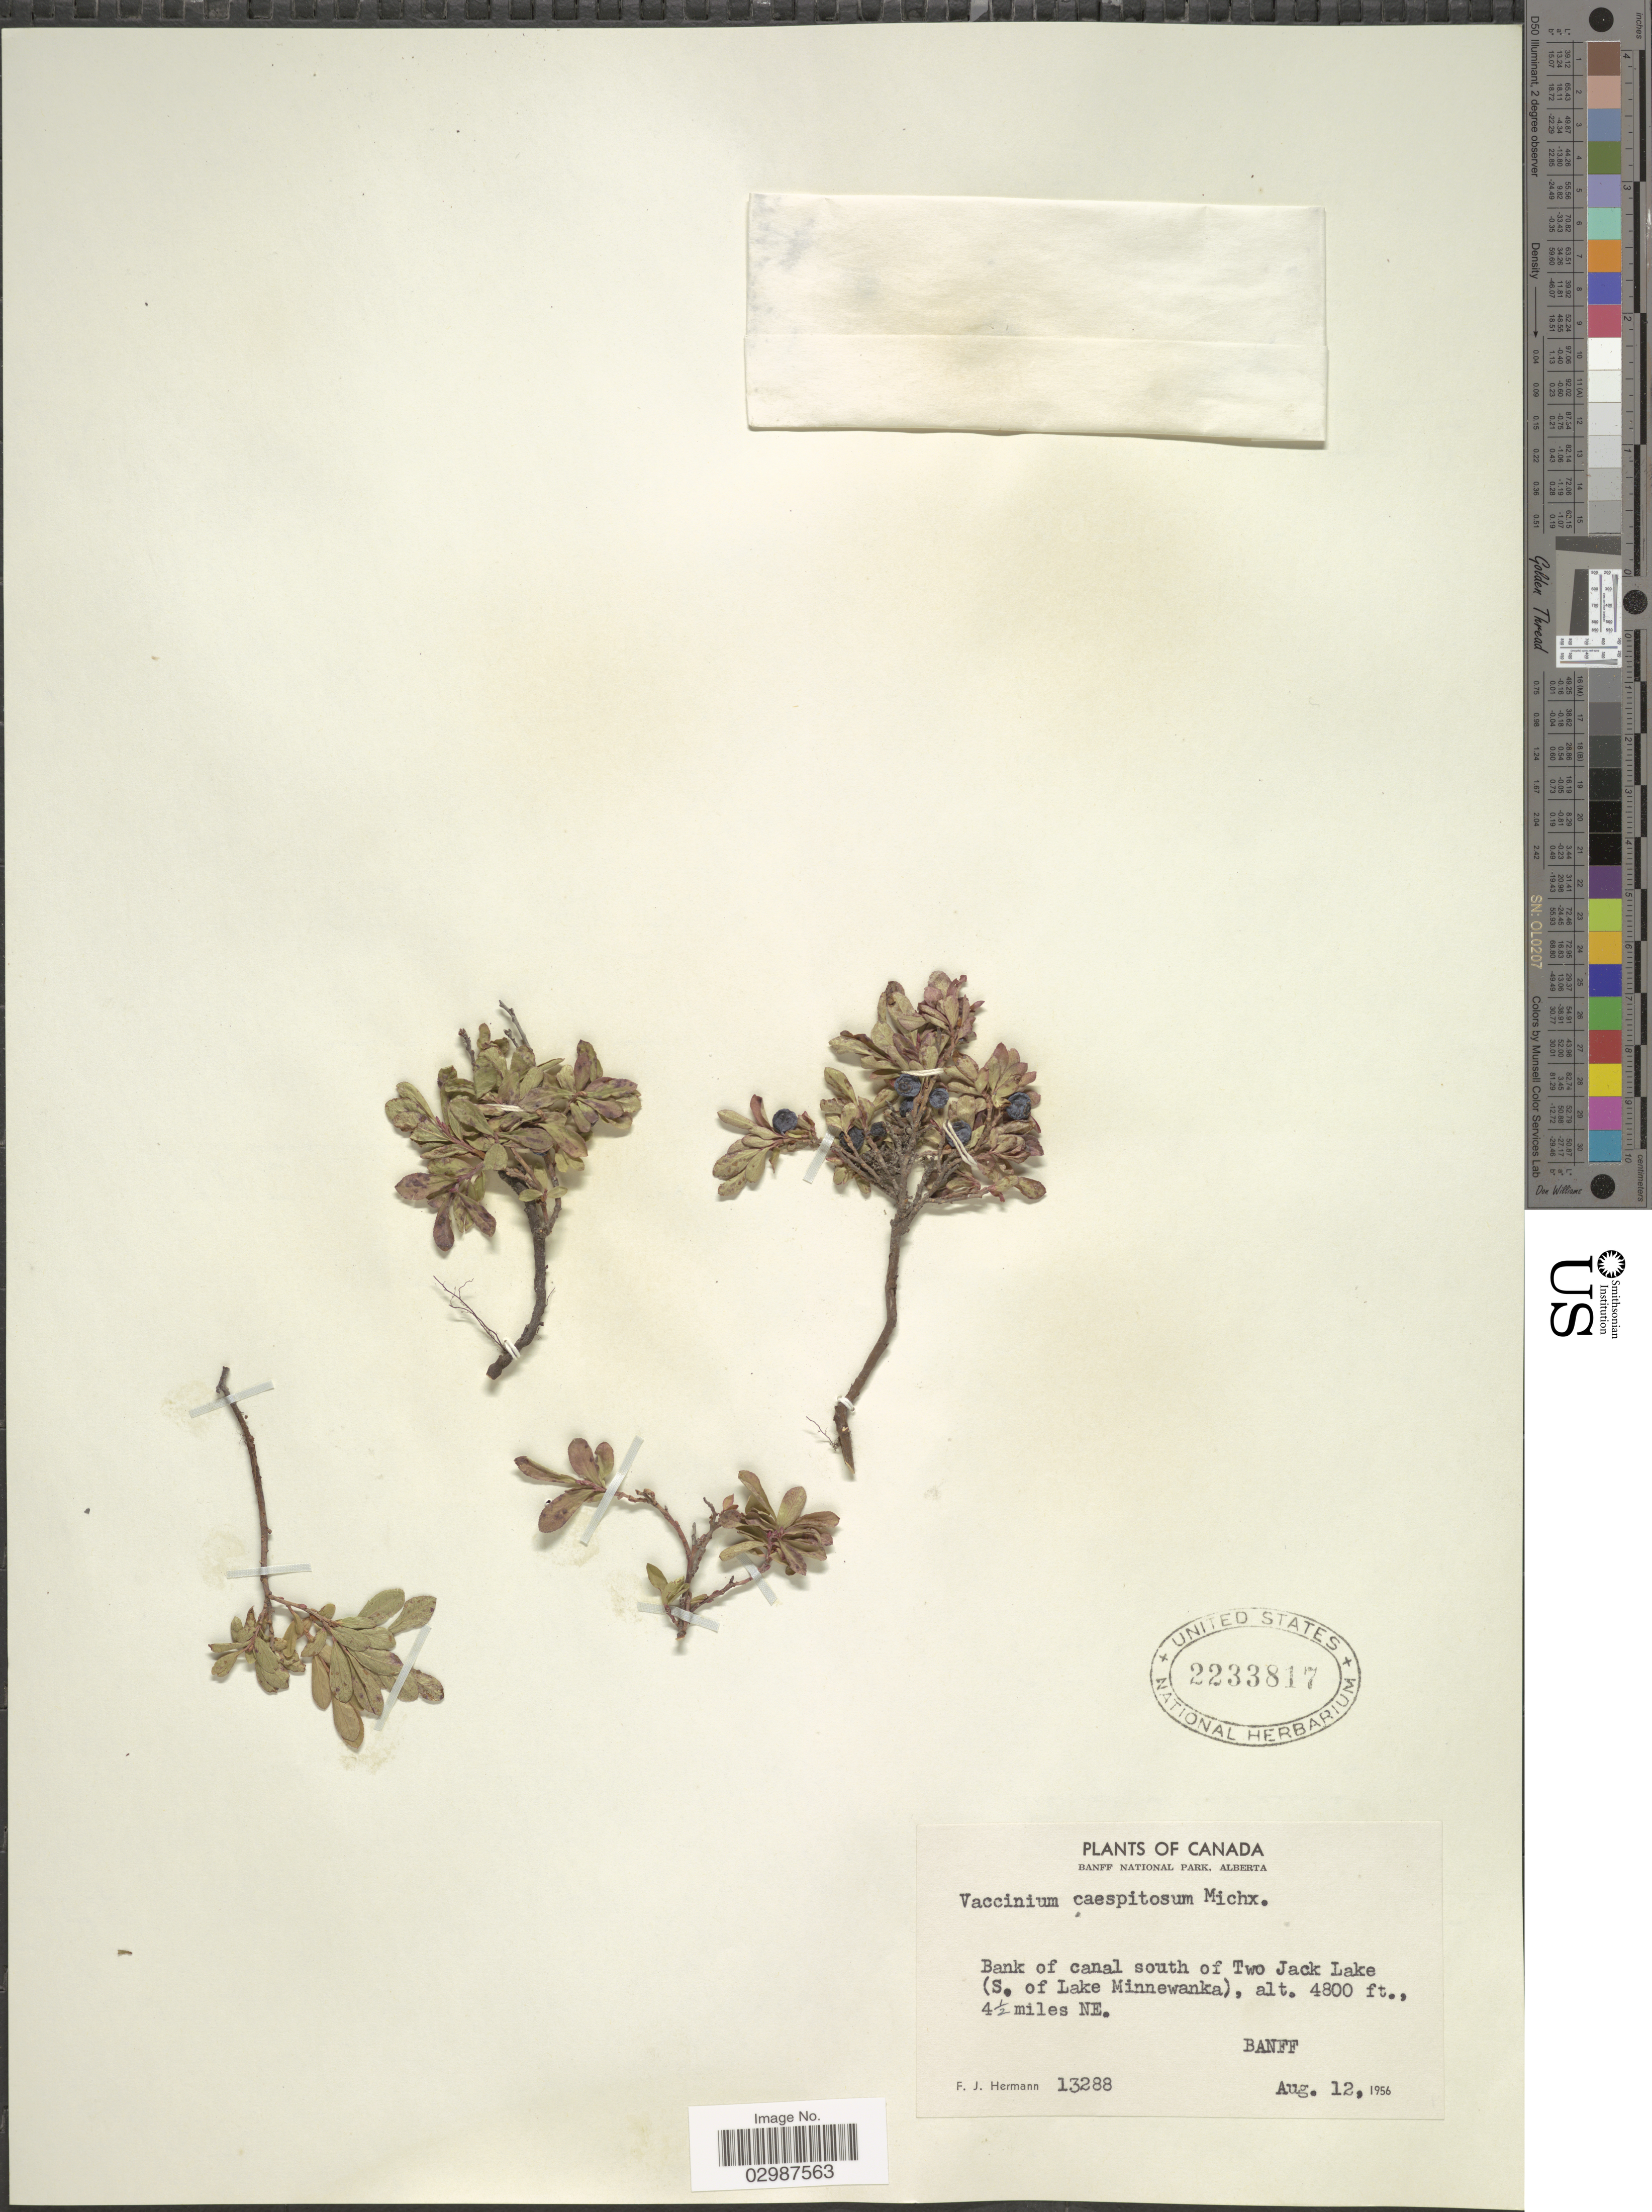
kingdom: Plantae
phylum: Tracheophyta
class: Magnoliopsida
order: Ericales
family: Ericaceae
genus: Vaccinium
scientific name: Vaccinium caespitosum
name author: Michx.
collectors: F. J. Hermann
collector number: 13288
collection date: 1956-08-12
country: Canada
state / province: Alberta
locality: Banff National Park. Bank of canal south of Two Jack Lake (S. of Lake Minnewanka), 4½ miles NE. Banff.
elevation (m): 1463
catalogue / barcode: US 2233817